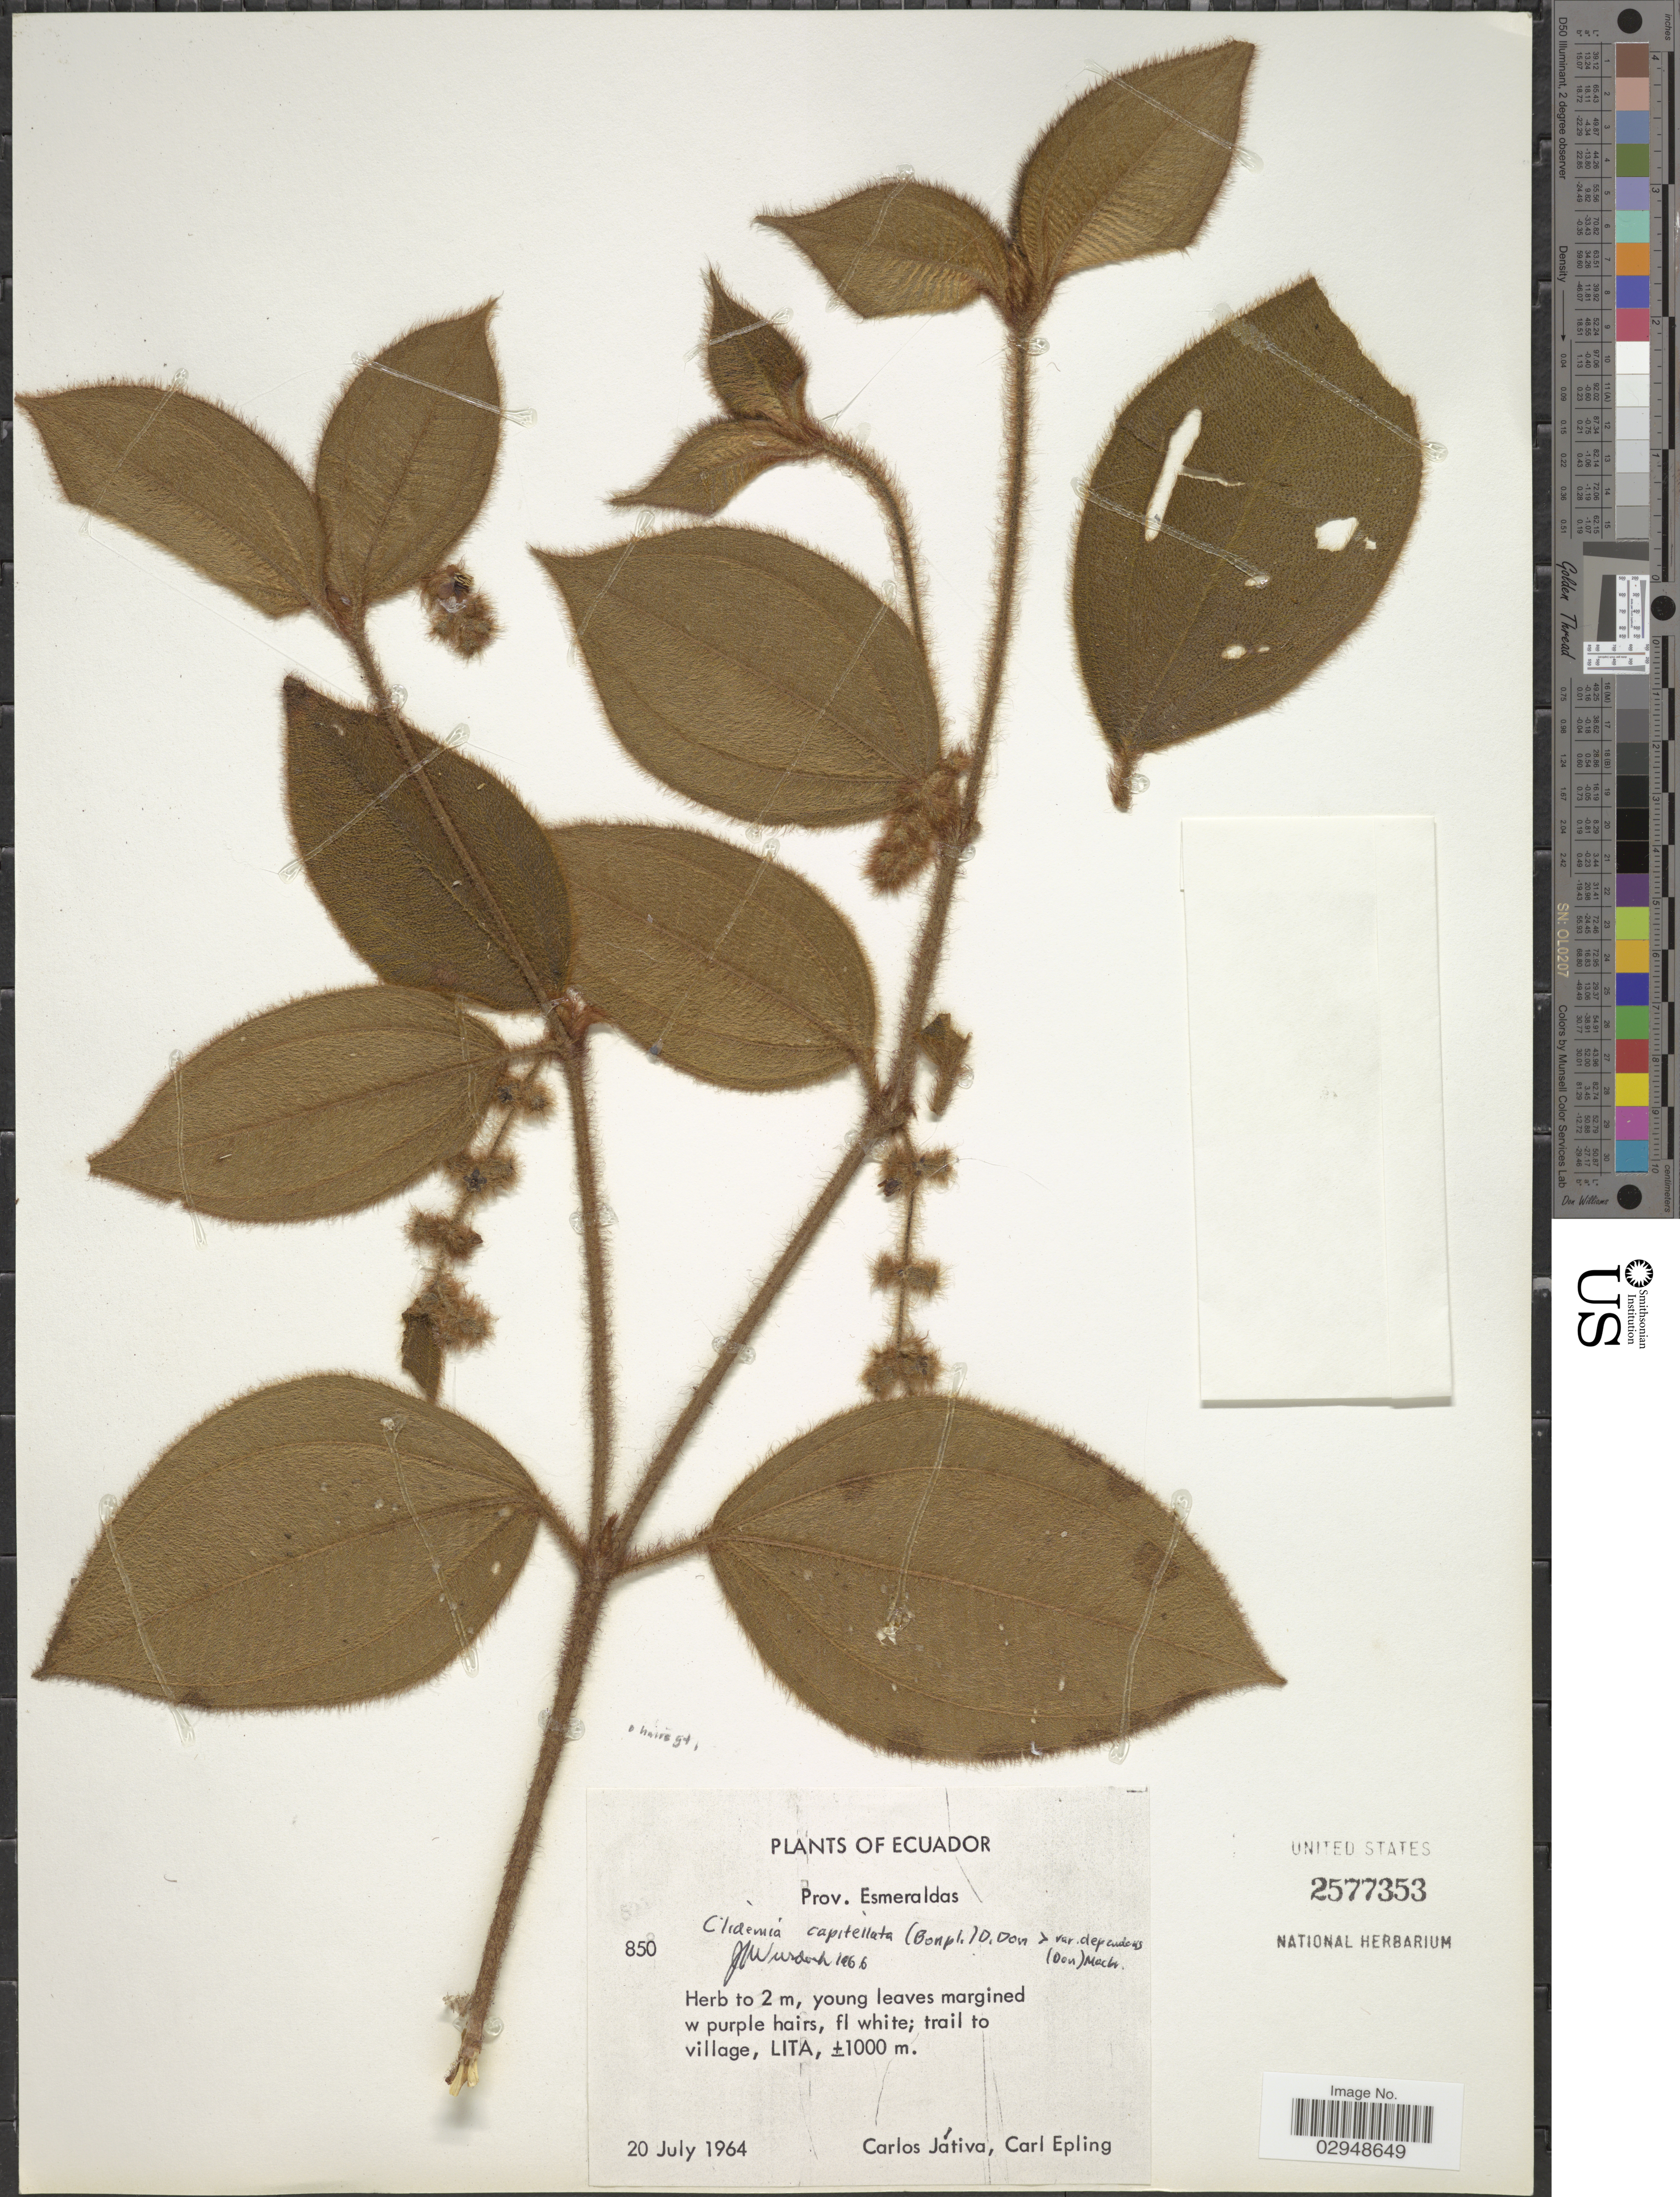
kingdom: Plantae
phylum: Tracheophyta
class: Magnoliopsida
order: Myrtales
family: Melastomataceae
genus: Clidemia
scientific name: Clidemia capitellata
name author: (Bonpl.) D. Don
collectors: C. D. Játiva & C. C. Epling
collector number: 850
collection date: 1964-07-20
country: Ecuador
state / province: Esmeraldas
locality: Trail to village, LITA.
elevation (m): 1000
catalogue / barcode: US 2577353